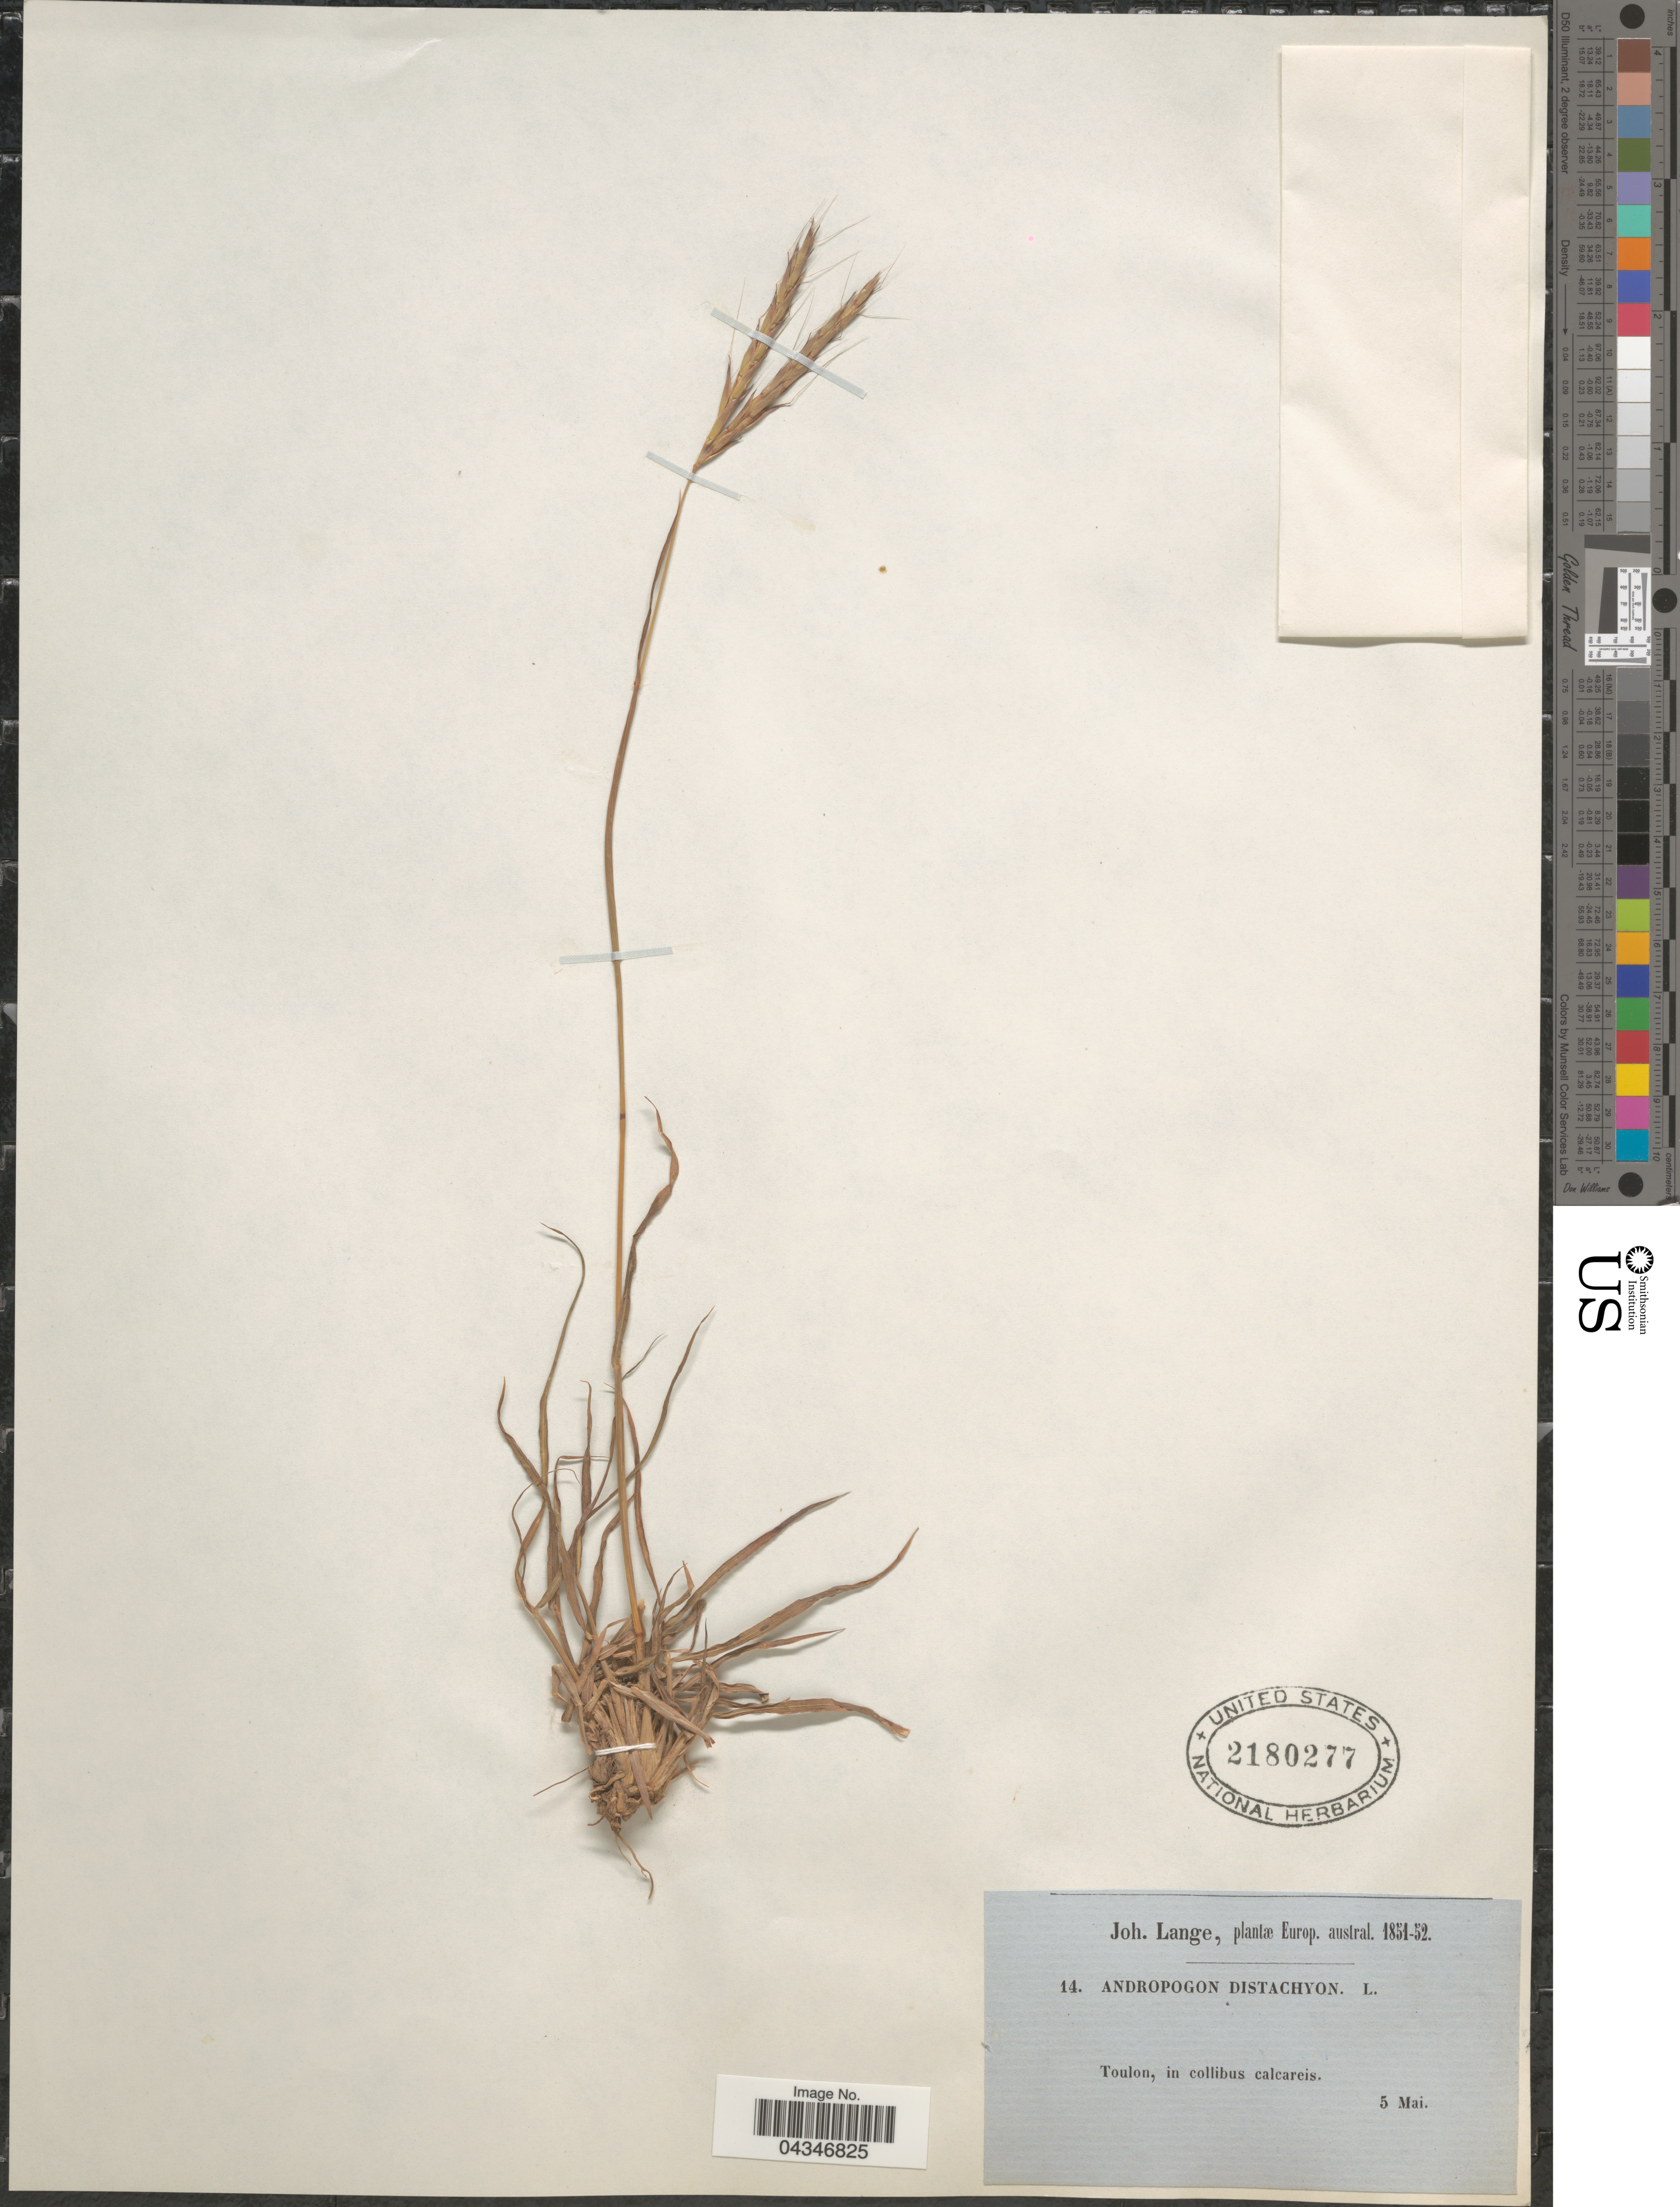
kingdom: Plantae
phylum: Tracheophyta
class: Liliopsida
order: Poales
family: Poaceae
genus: Andropogon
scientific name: Andropogon distachyos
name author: L.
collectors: J. M. C. Lange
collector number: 14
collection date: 1851-05-05/1852-05-05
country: France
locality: Europ. austral. Toulon, in collibus calcareis.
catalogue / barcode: US 2180277